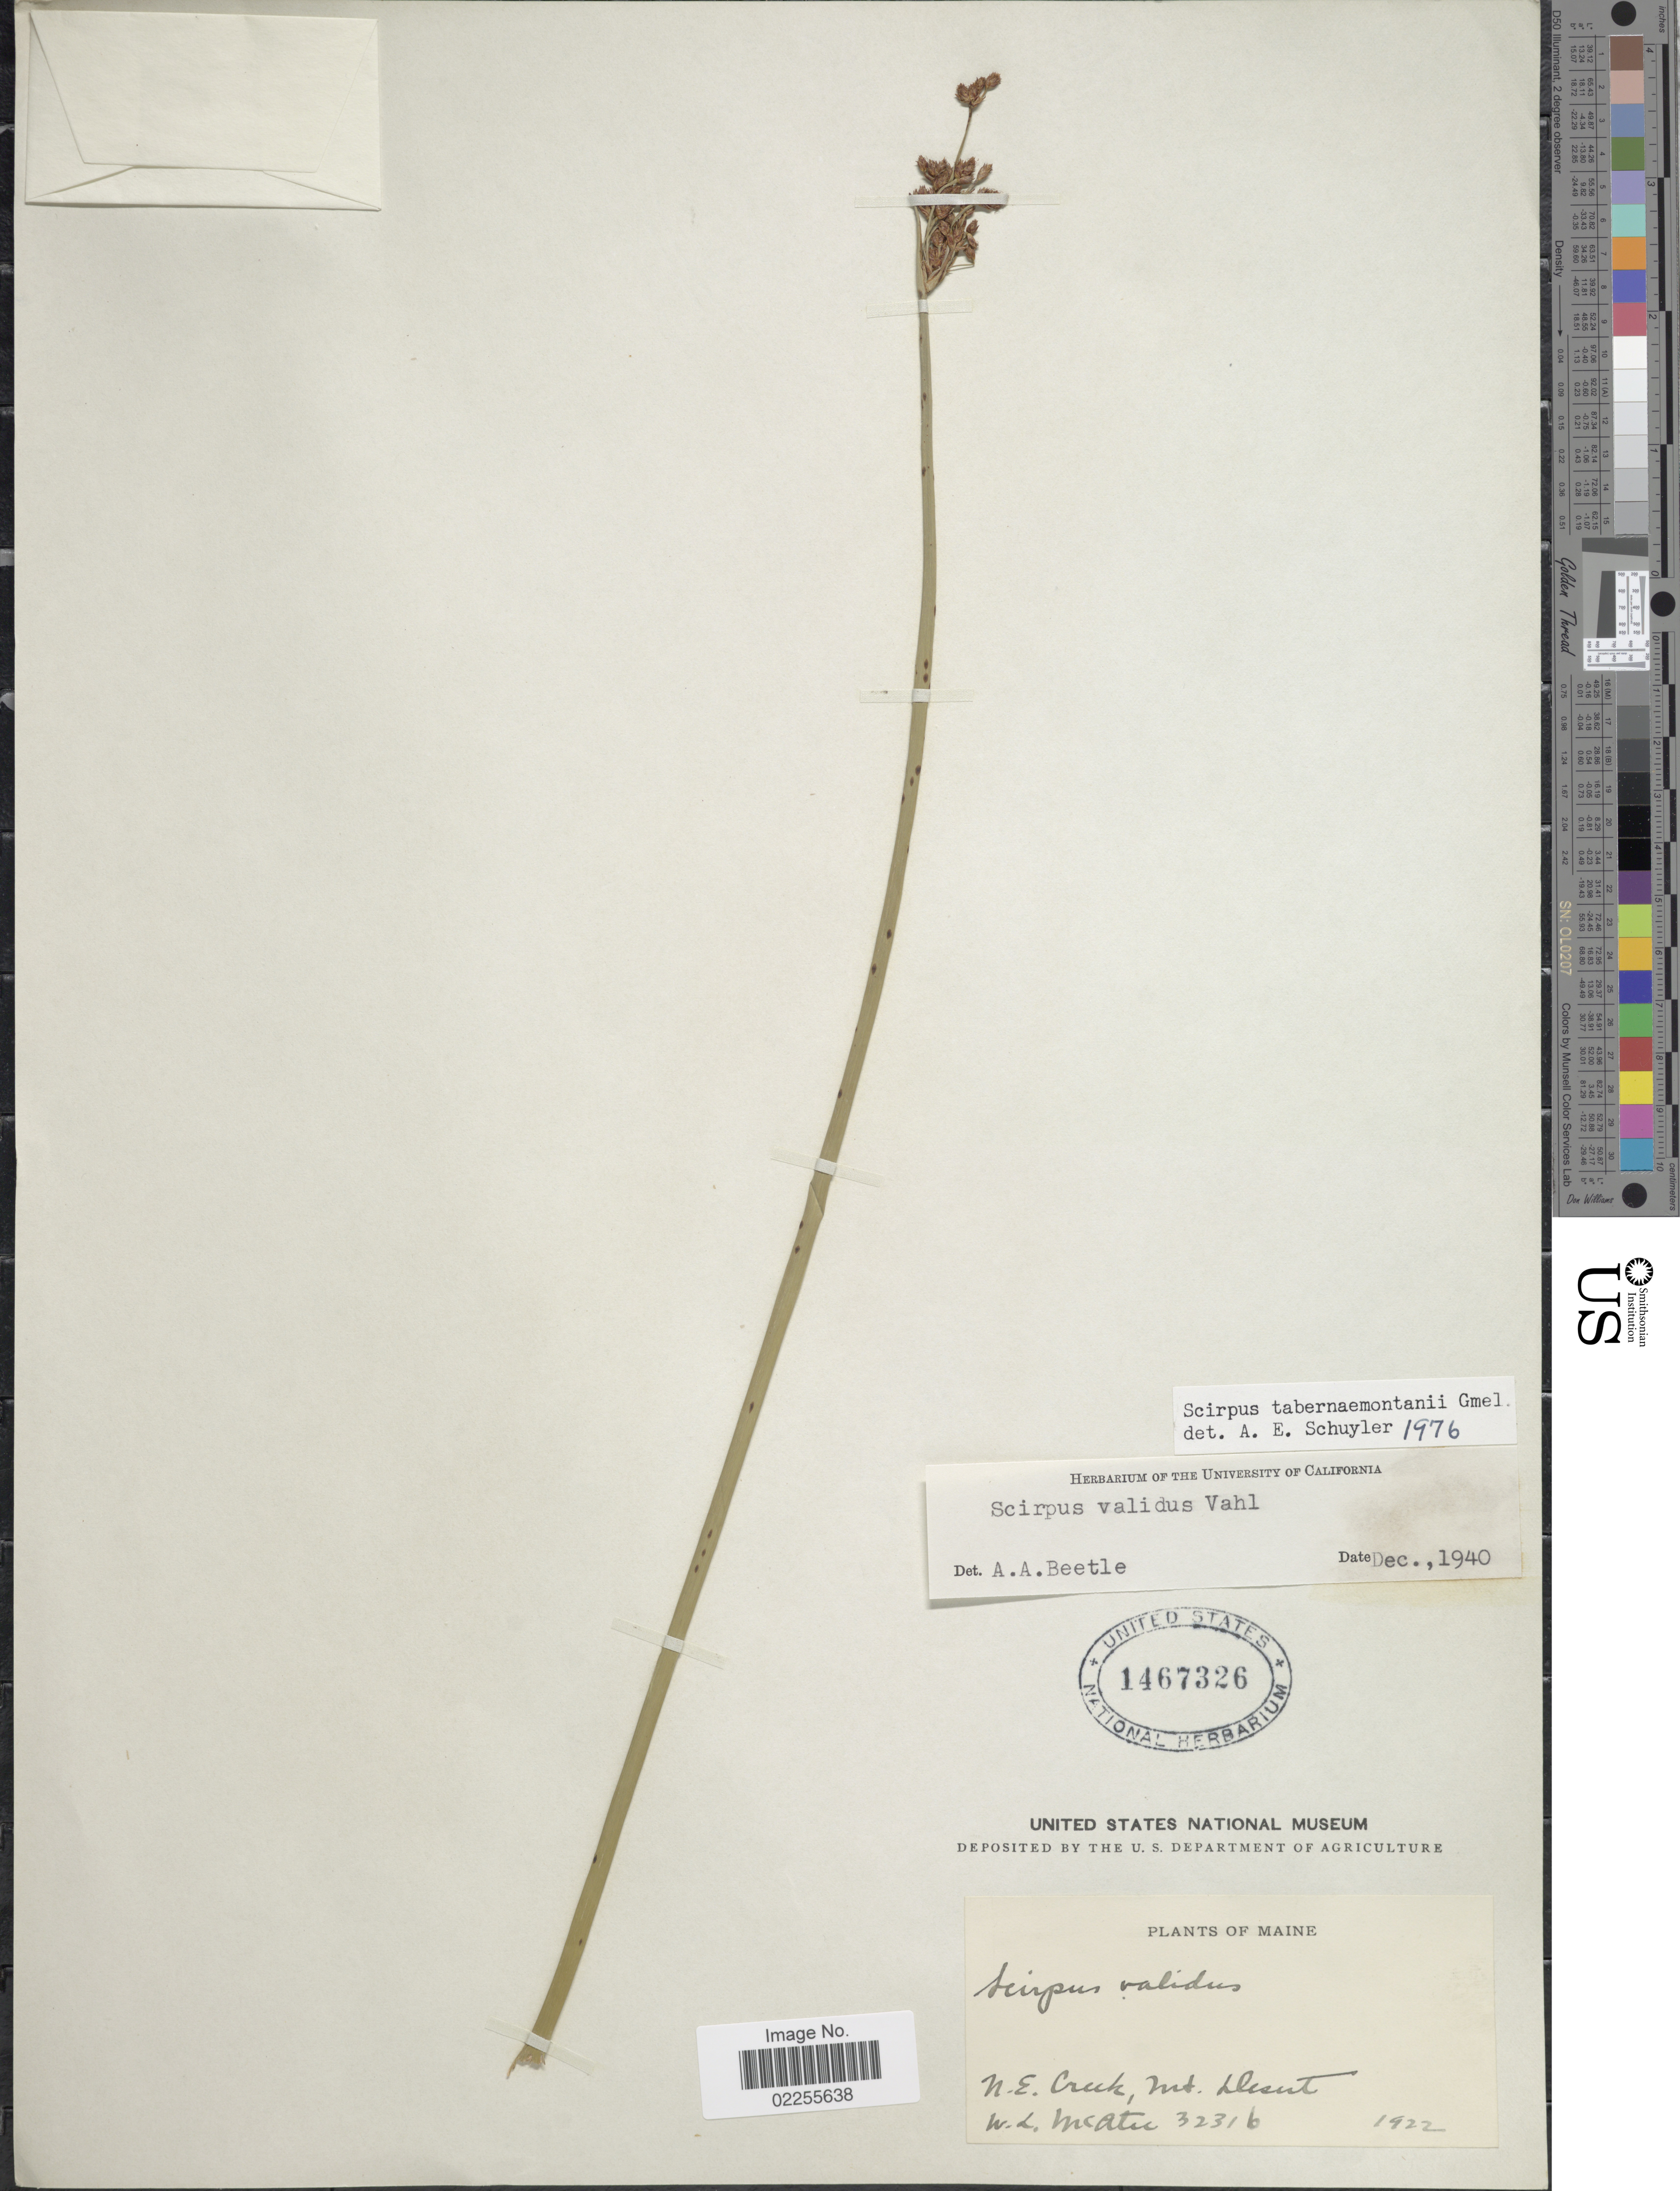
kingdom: Plantae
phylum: Tracheophyta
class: Liliopsida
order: Poales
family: Cyperaceae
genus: Schoenoplectus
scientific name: Schoenoplectus tabernaemontani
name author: (C.C. Gmel.) Palla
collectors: W. McAtee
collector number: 32316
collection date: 1922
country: United States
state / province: Maine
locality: N.E. Creek, Mt. Desert.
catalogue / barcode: US 1467326